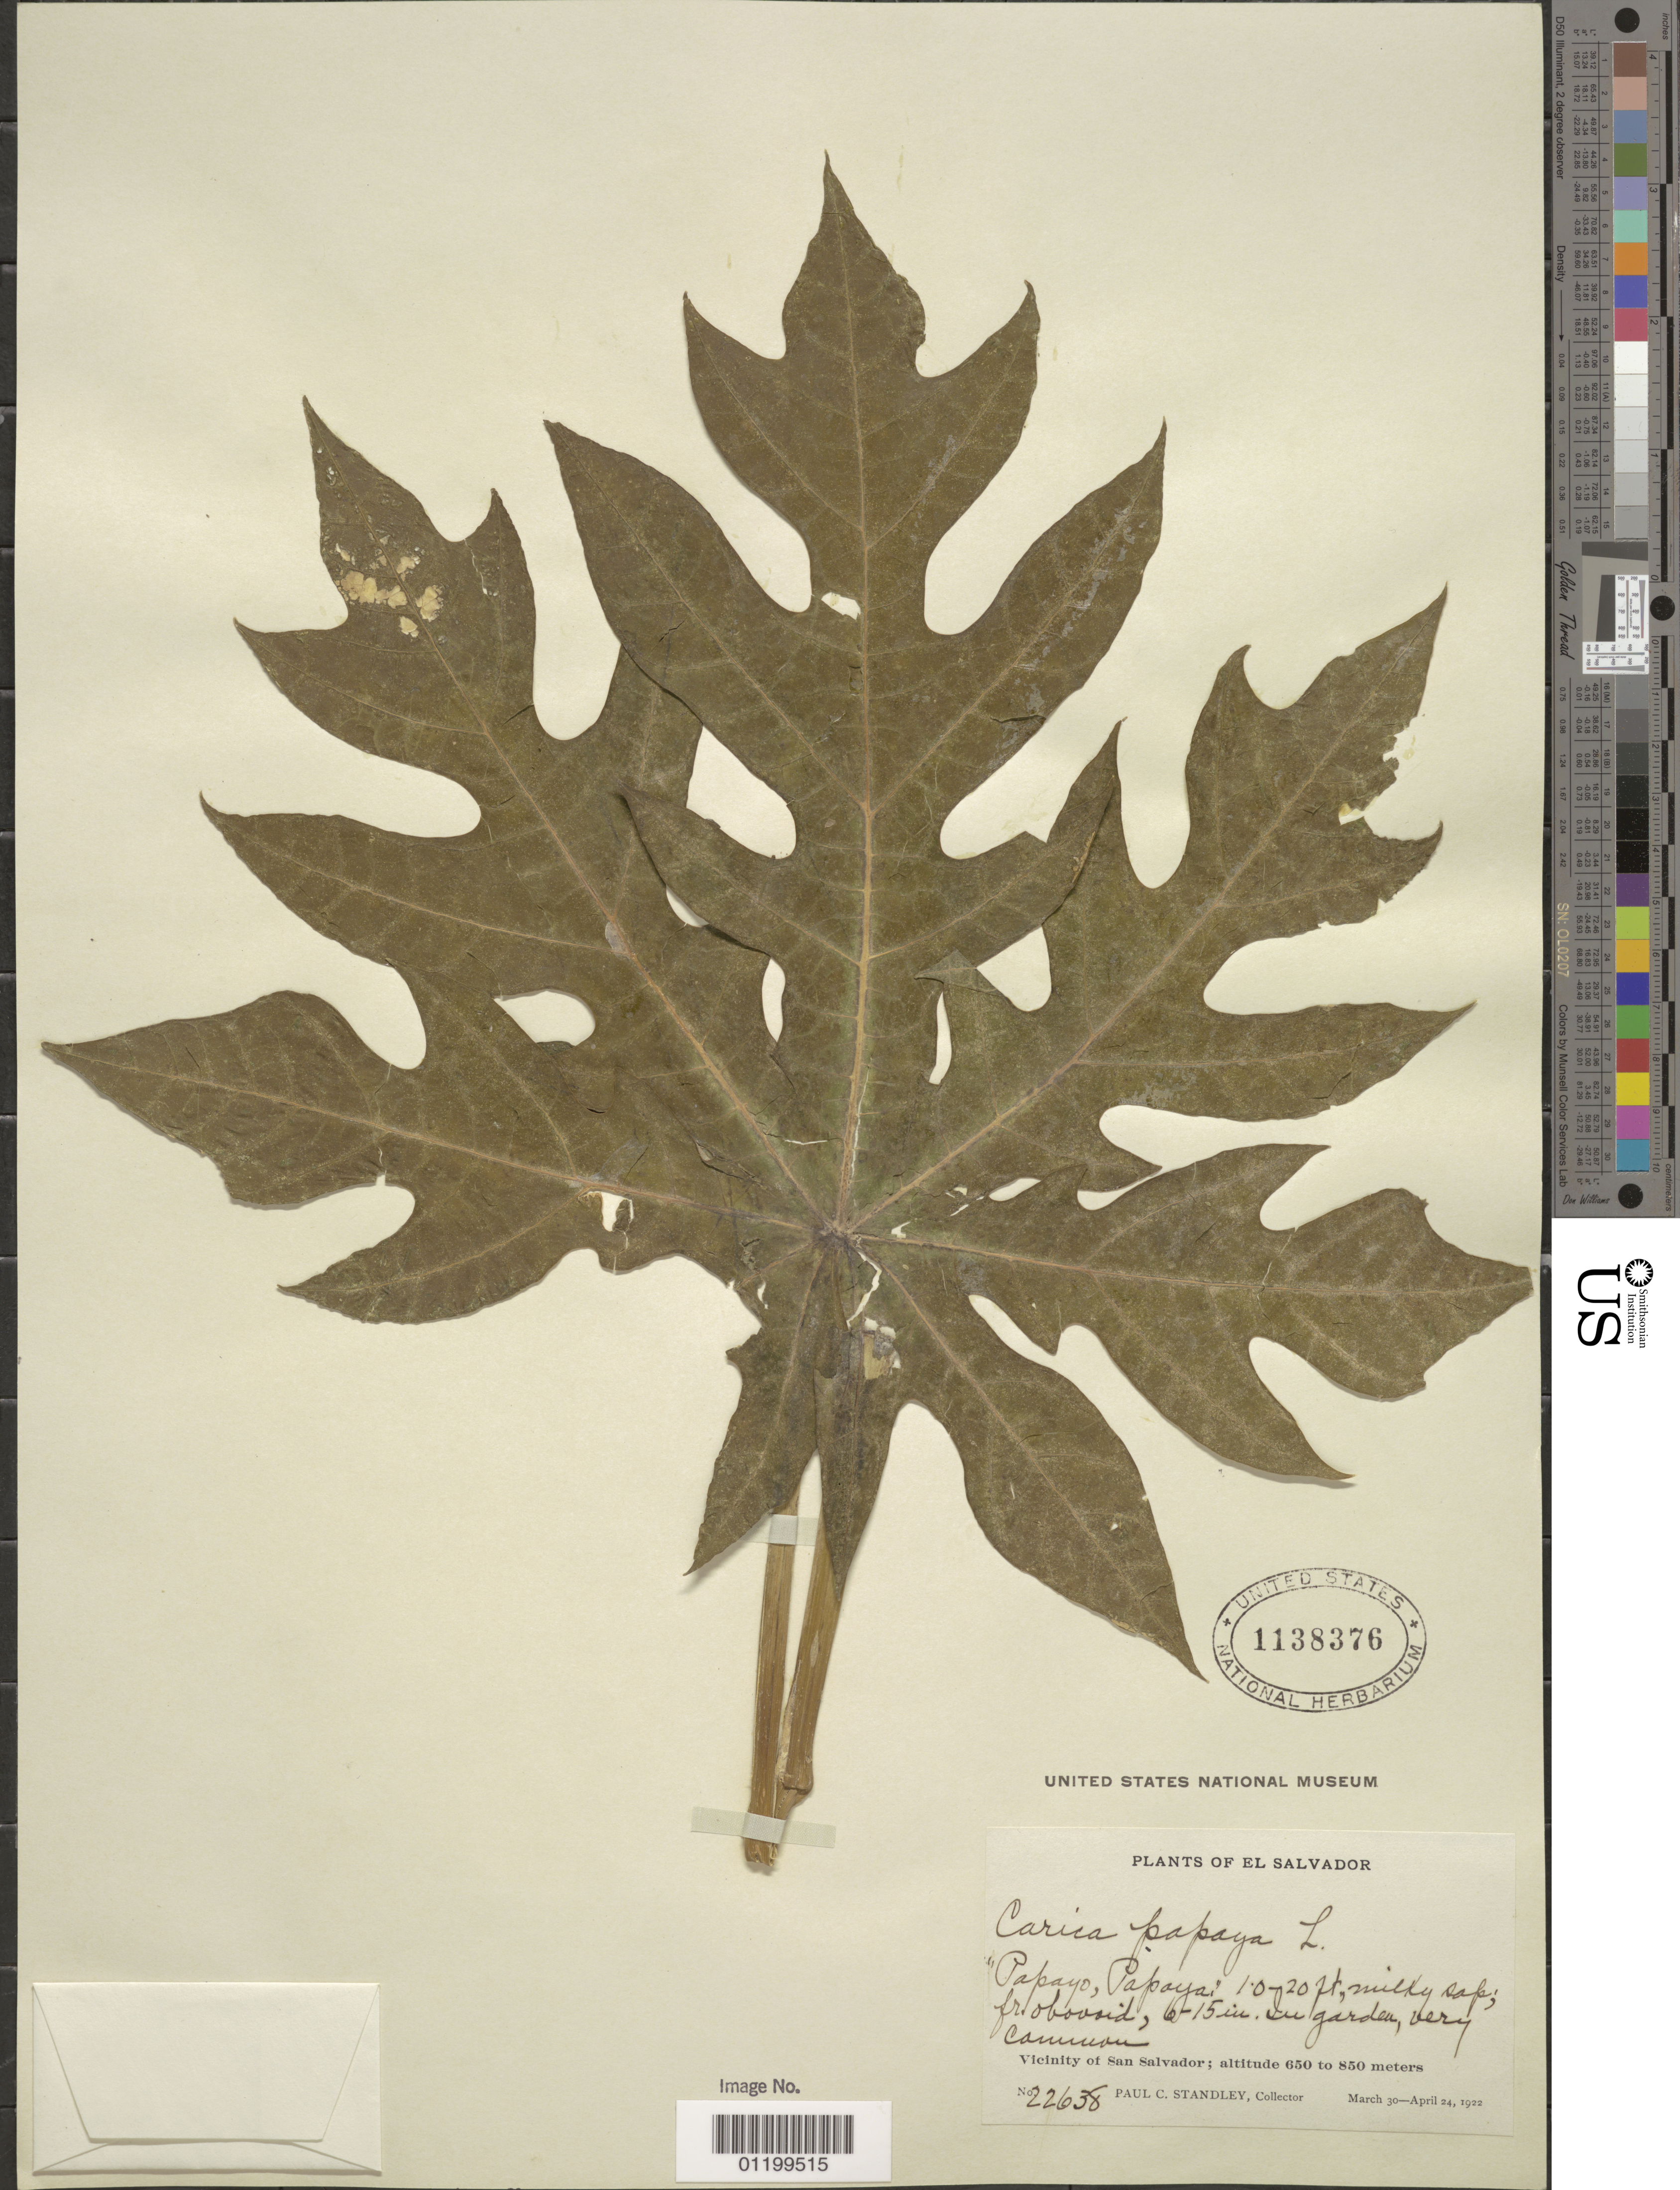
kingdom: Plantae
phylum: Tracheophyta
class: Magnoliopsida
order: Brassicales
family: Caricaceae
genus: Carica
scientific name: Carica papaya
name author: L.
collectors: P. C. Standley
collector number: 22638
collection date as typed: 30 Mar 1922 to 24 Apr 1922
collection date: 1922-03-30/1922-04-24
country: El Salvador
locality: Vicinity of San Salvador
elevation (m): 650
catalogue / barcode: US 1138376